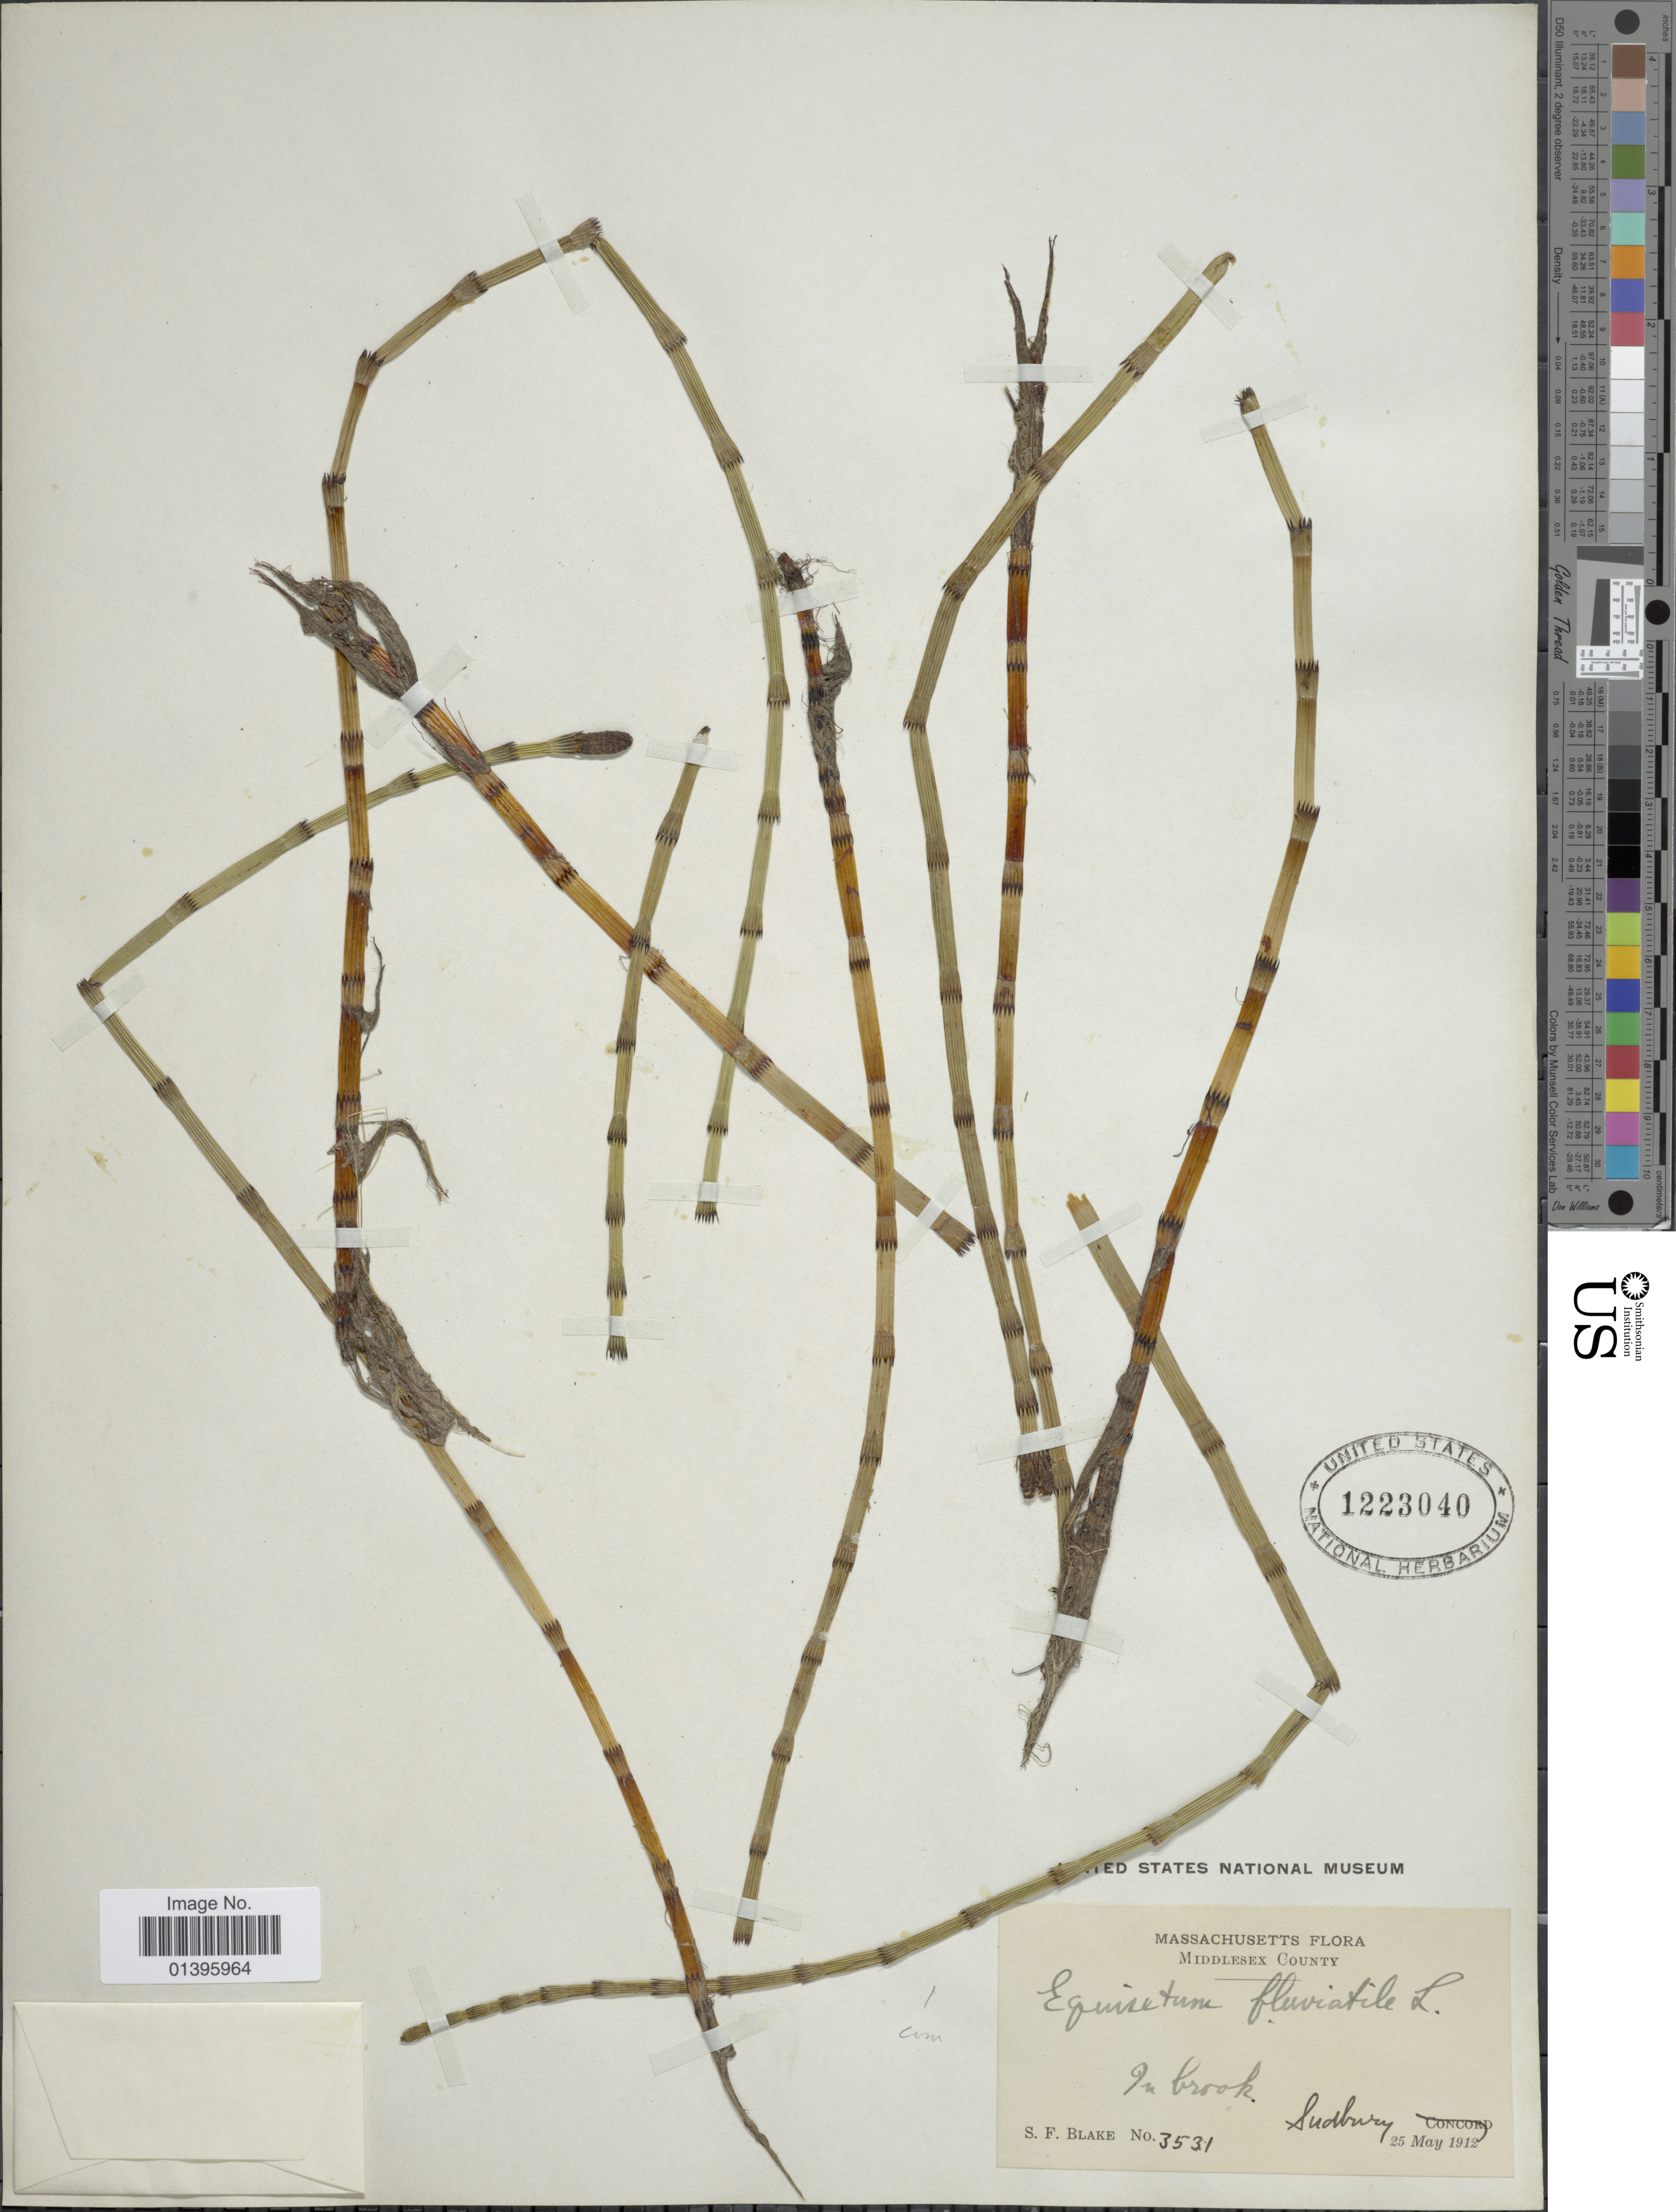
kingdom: Plantae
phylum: Tracheophyta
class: Polypodiopsida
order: Equisetales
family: Equisetaceae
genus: Equisetum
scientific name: Equisetum fluviatile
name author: L.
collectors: S. Blake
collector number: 3531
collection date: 1912-05-25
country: United States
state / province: Massachusetts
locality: Middlesex County. In brook Sudbury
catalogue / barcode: US 1223040